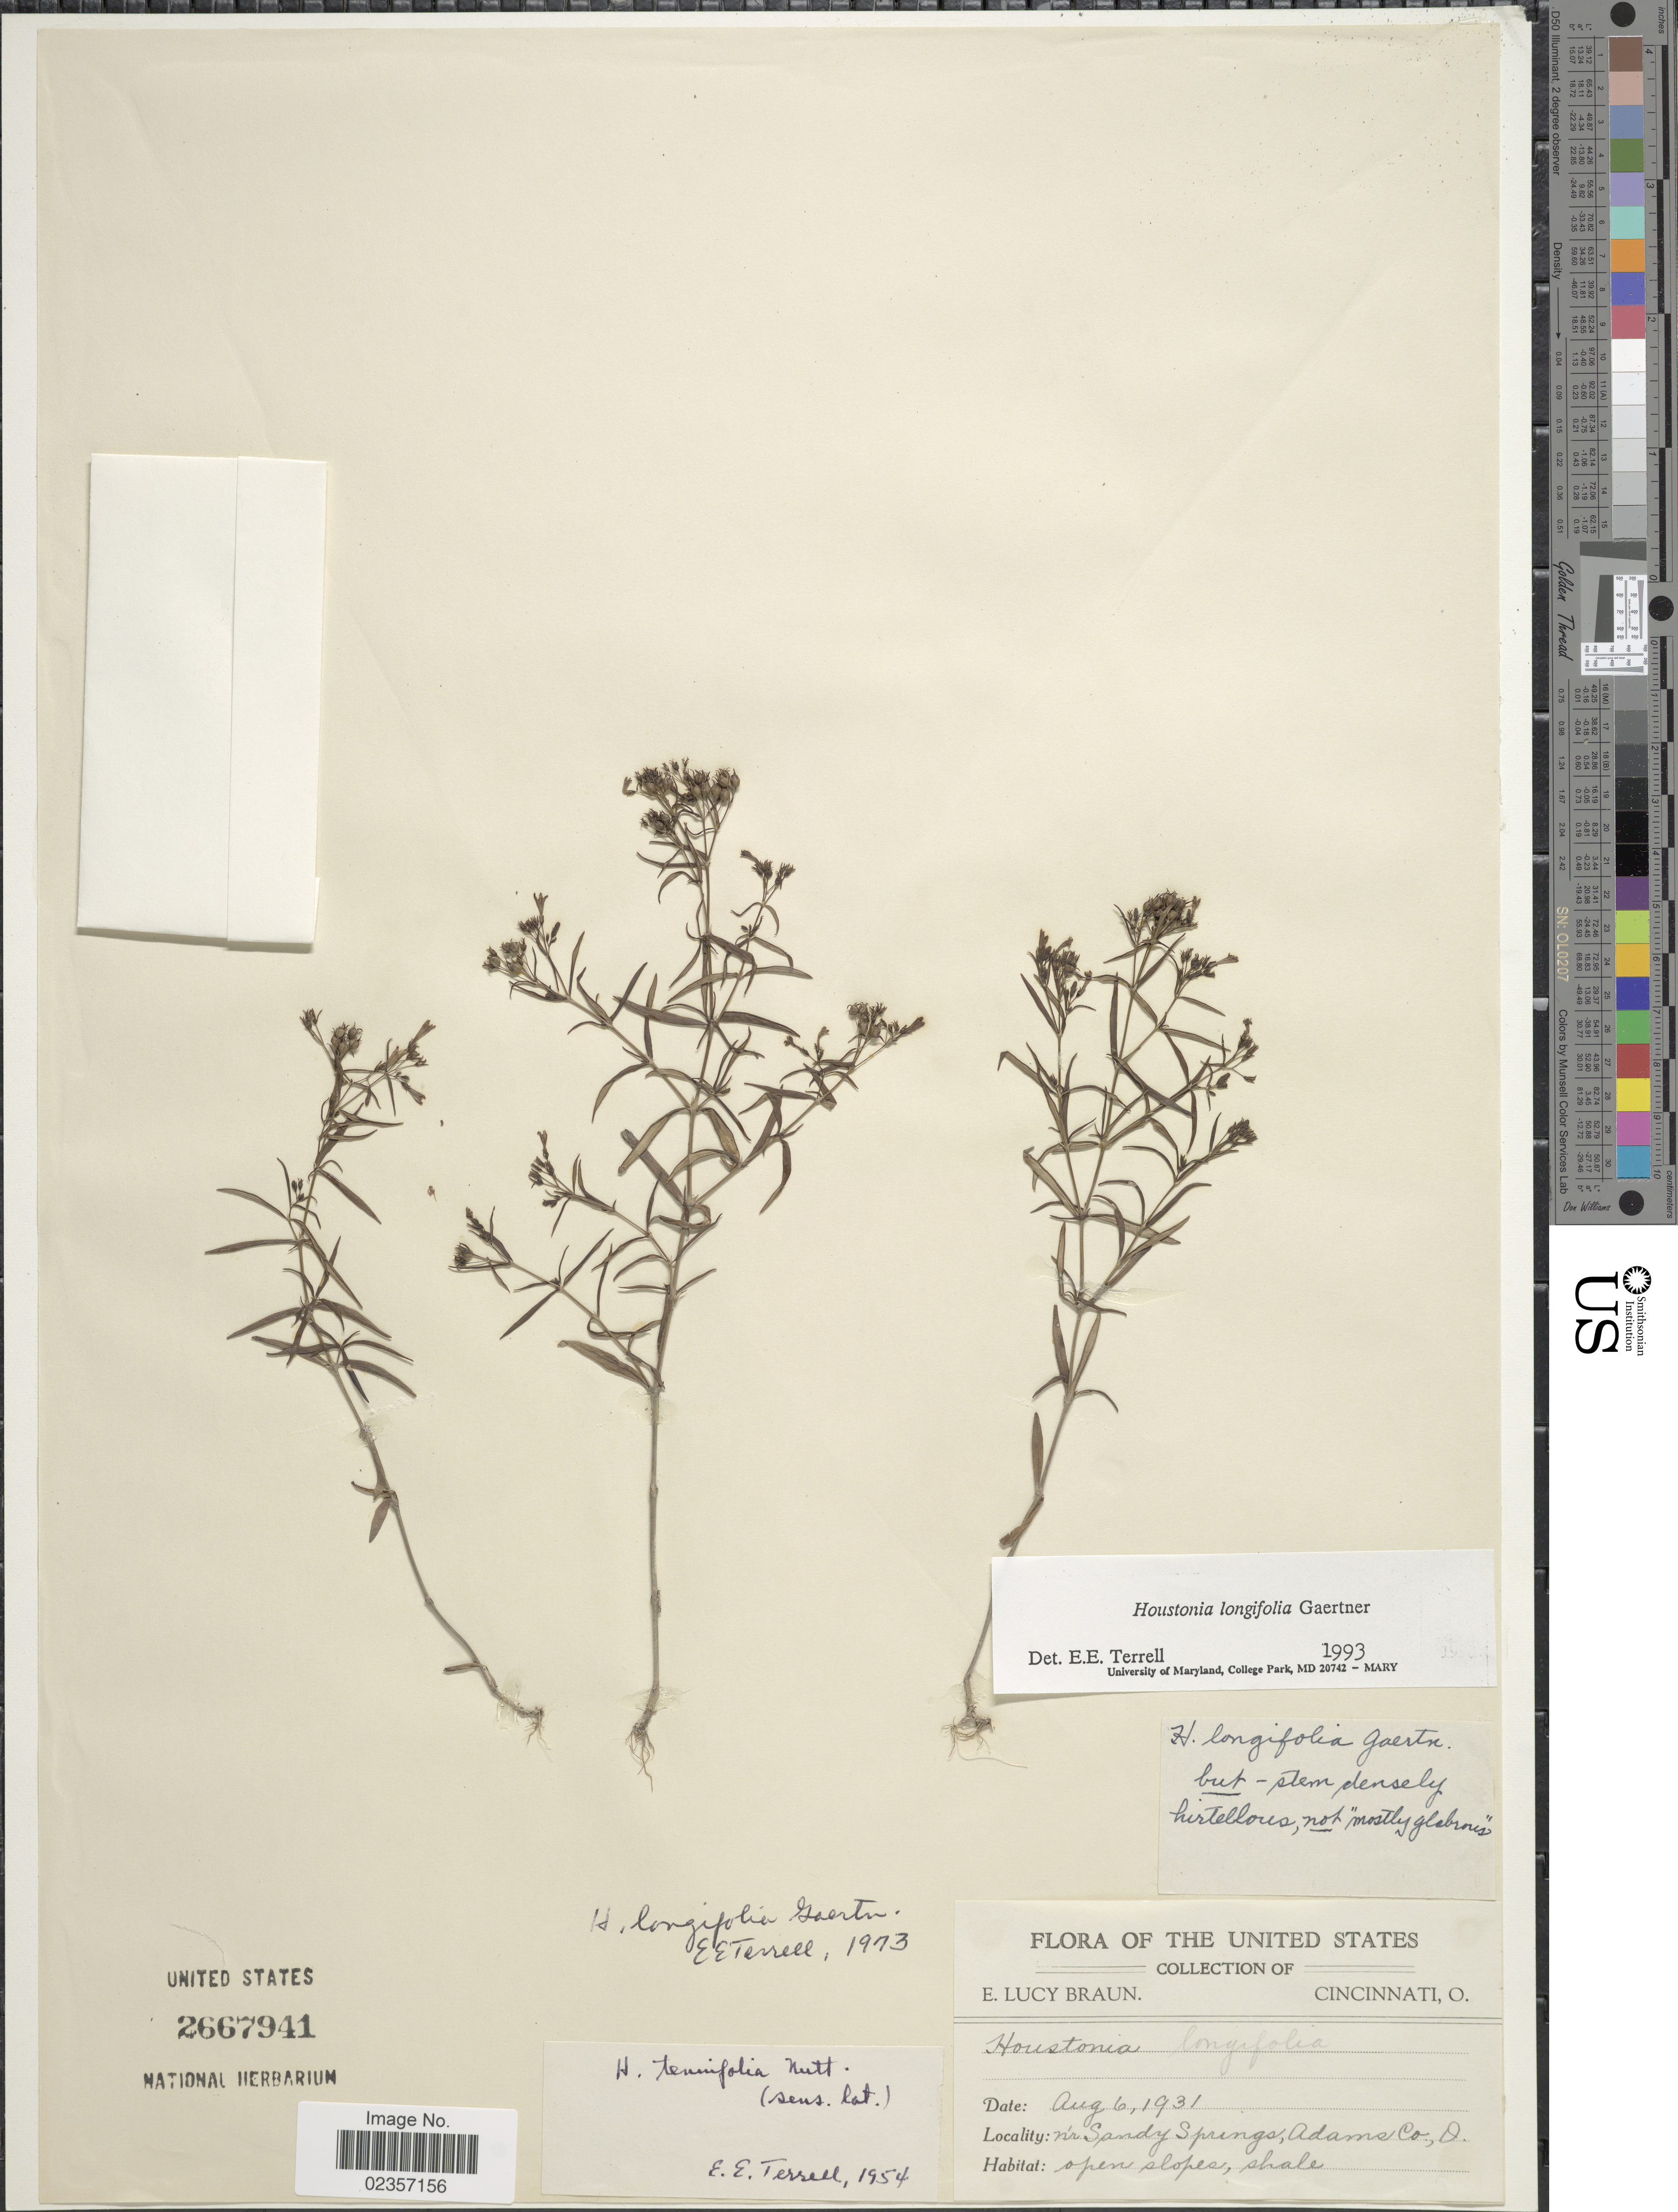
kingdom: Plantae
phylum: Tracheophyta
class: Magnoliopsida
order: Gentianales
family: Rubiaceae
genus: Houstonia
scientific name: Houstonia longifolia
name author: Gaertn.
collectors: E. L. Braun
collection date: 1931-08-06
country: United States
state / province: Ohio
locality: Nr Sandy Springs, Adams Co., open slopes, shales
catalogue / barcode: US 2667941